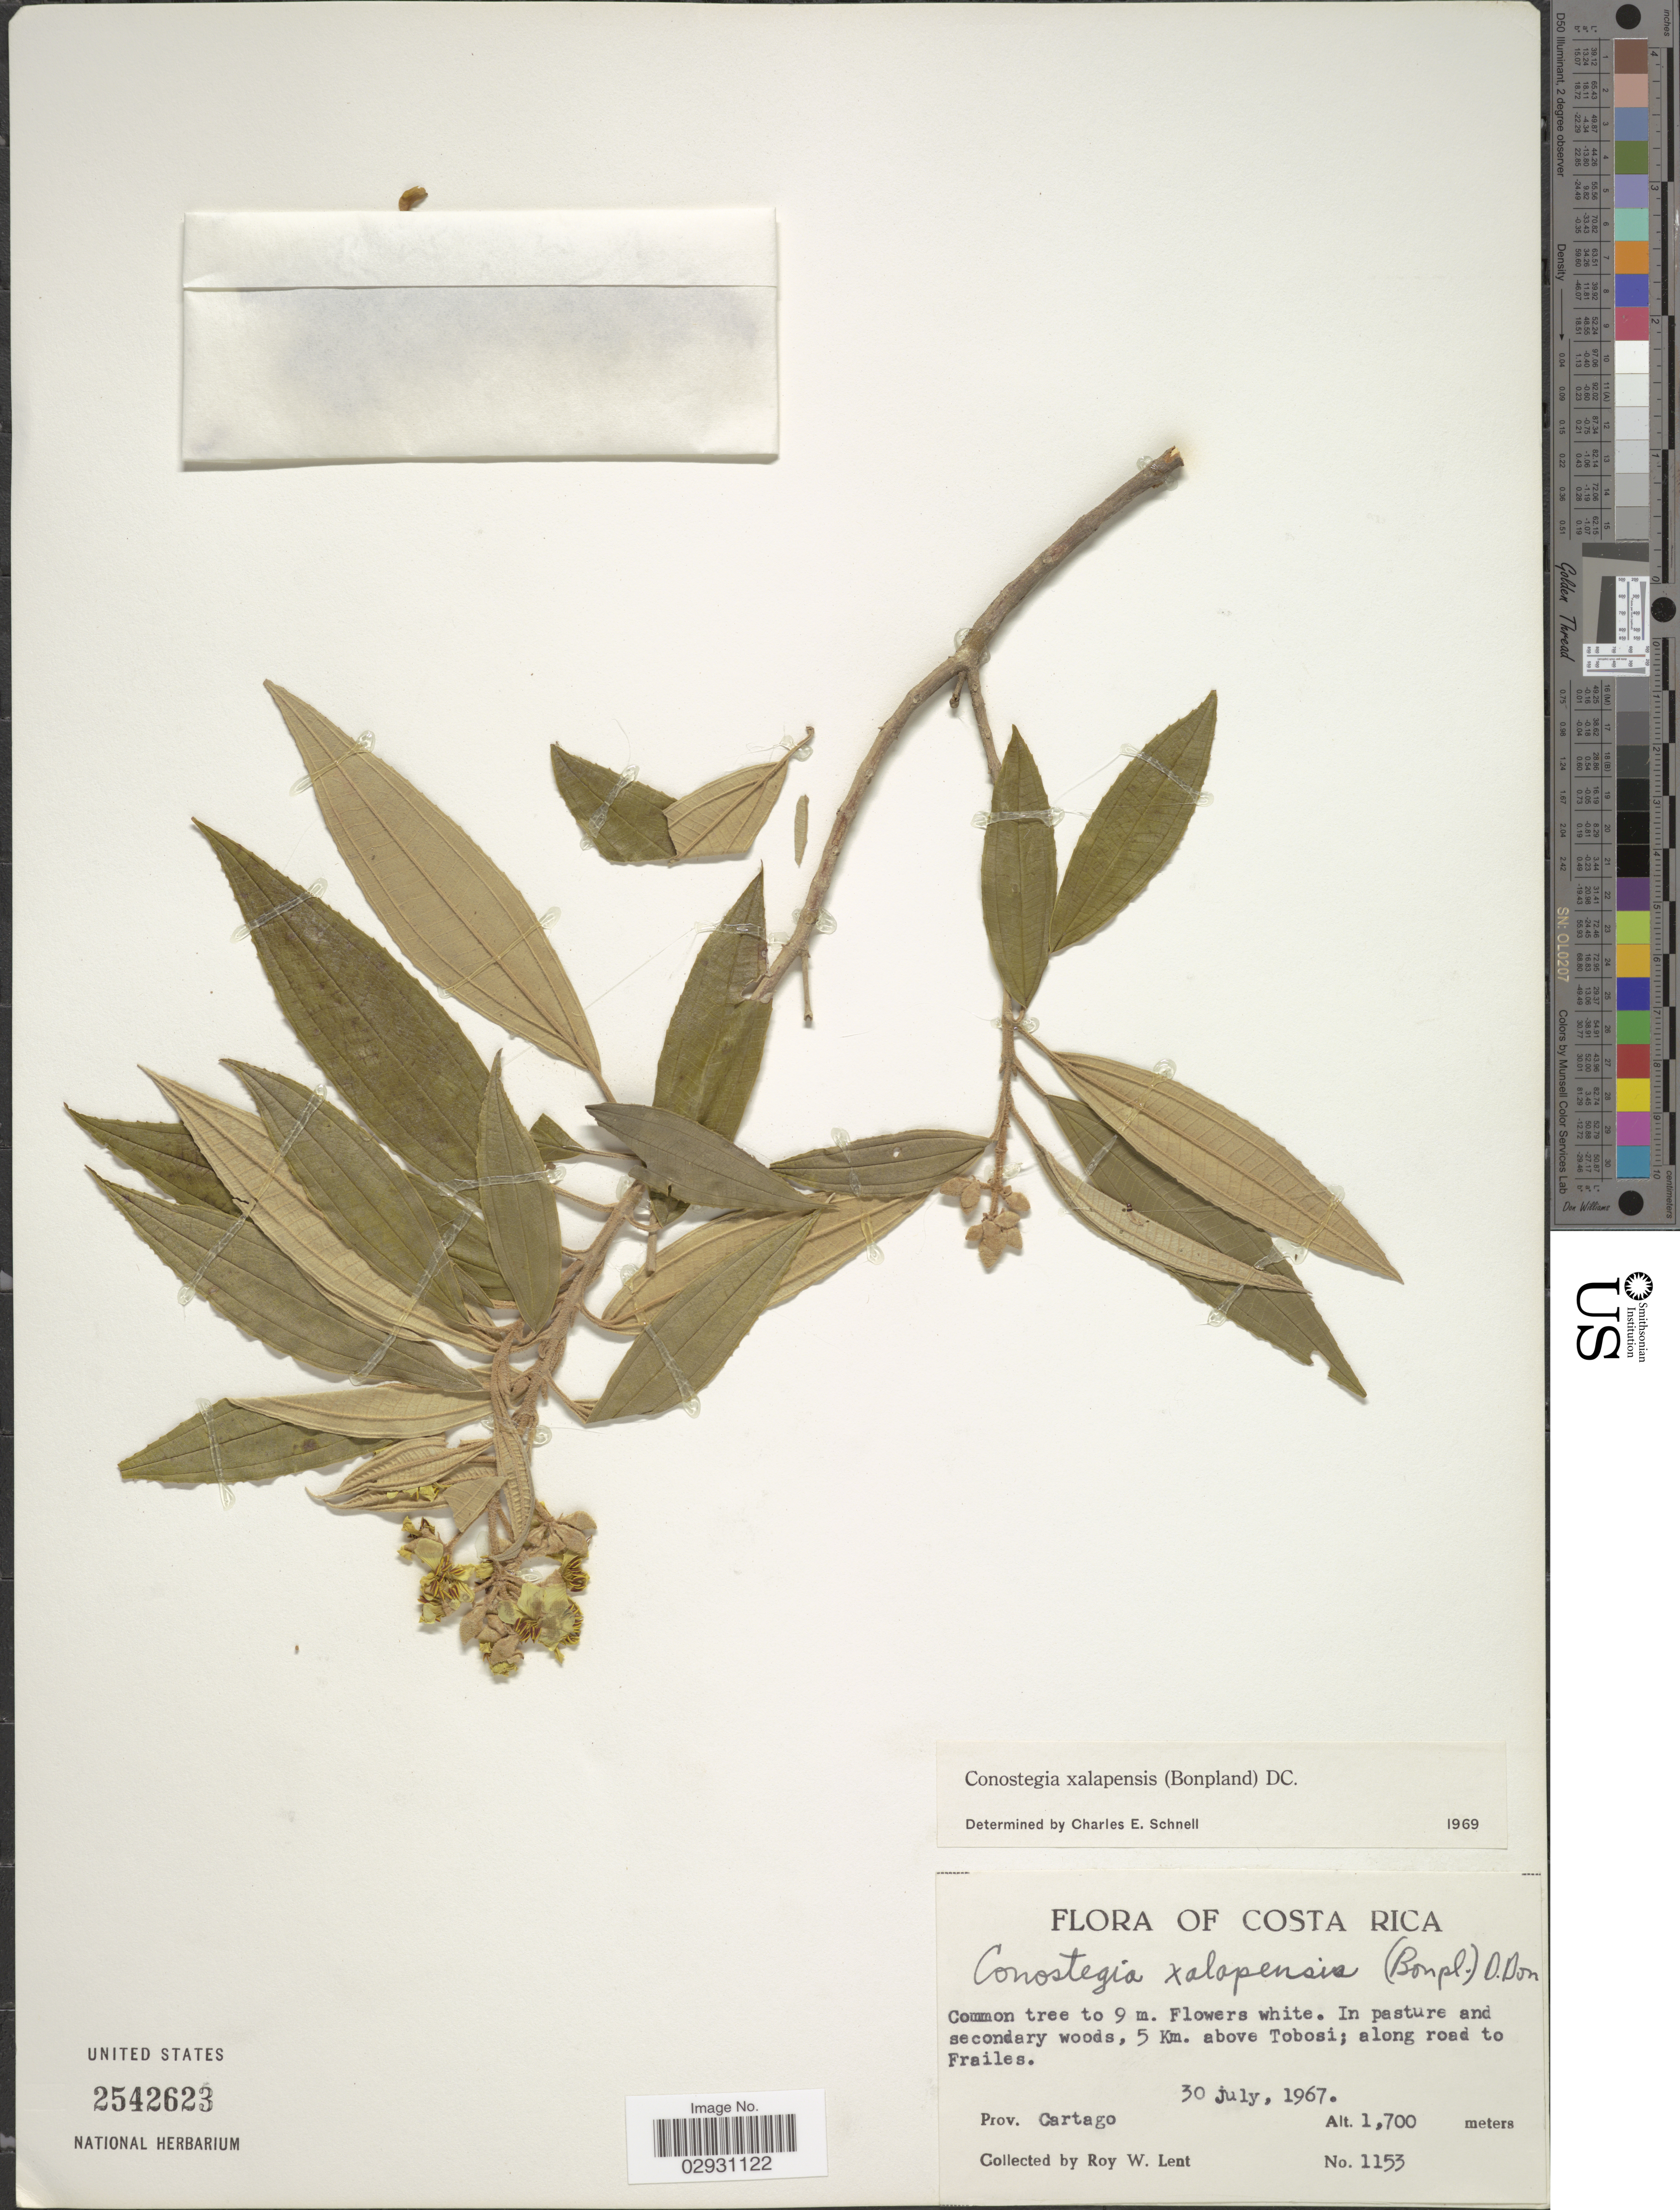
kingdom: Plantae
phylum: Tracheophyta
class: Magnoliopsida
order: Myrtales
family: Melastomataceae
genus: Conostegia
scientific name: Conostegia quadrangularis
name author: Schltdl. ex Steud.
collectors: R. W. Lent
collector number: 1153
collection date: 1967-07-30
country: Costa Rica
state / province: Cartago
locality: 5 Km. above Tobosi; along road to Frailes.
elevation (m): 1700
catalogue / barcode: US 2542623